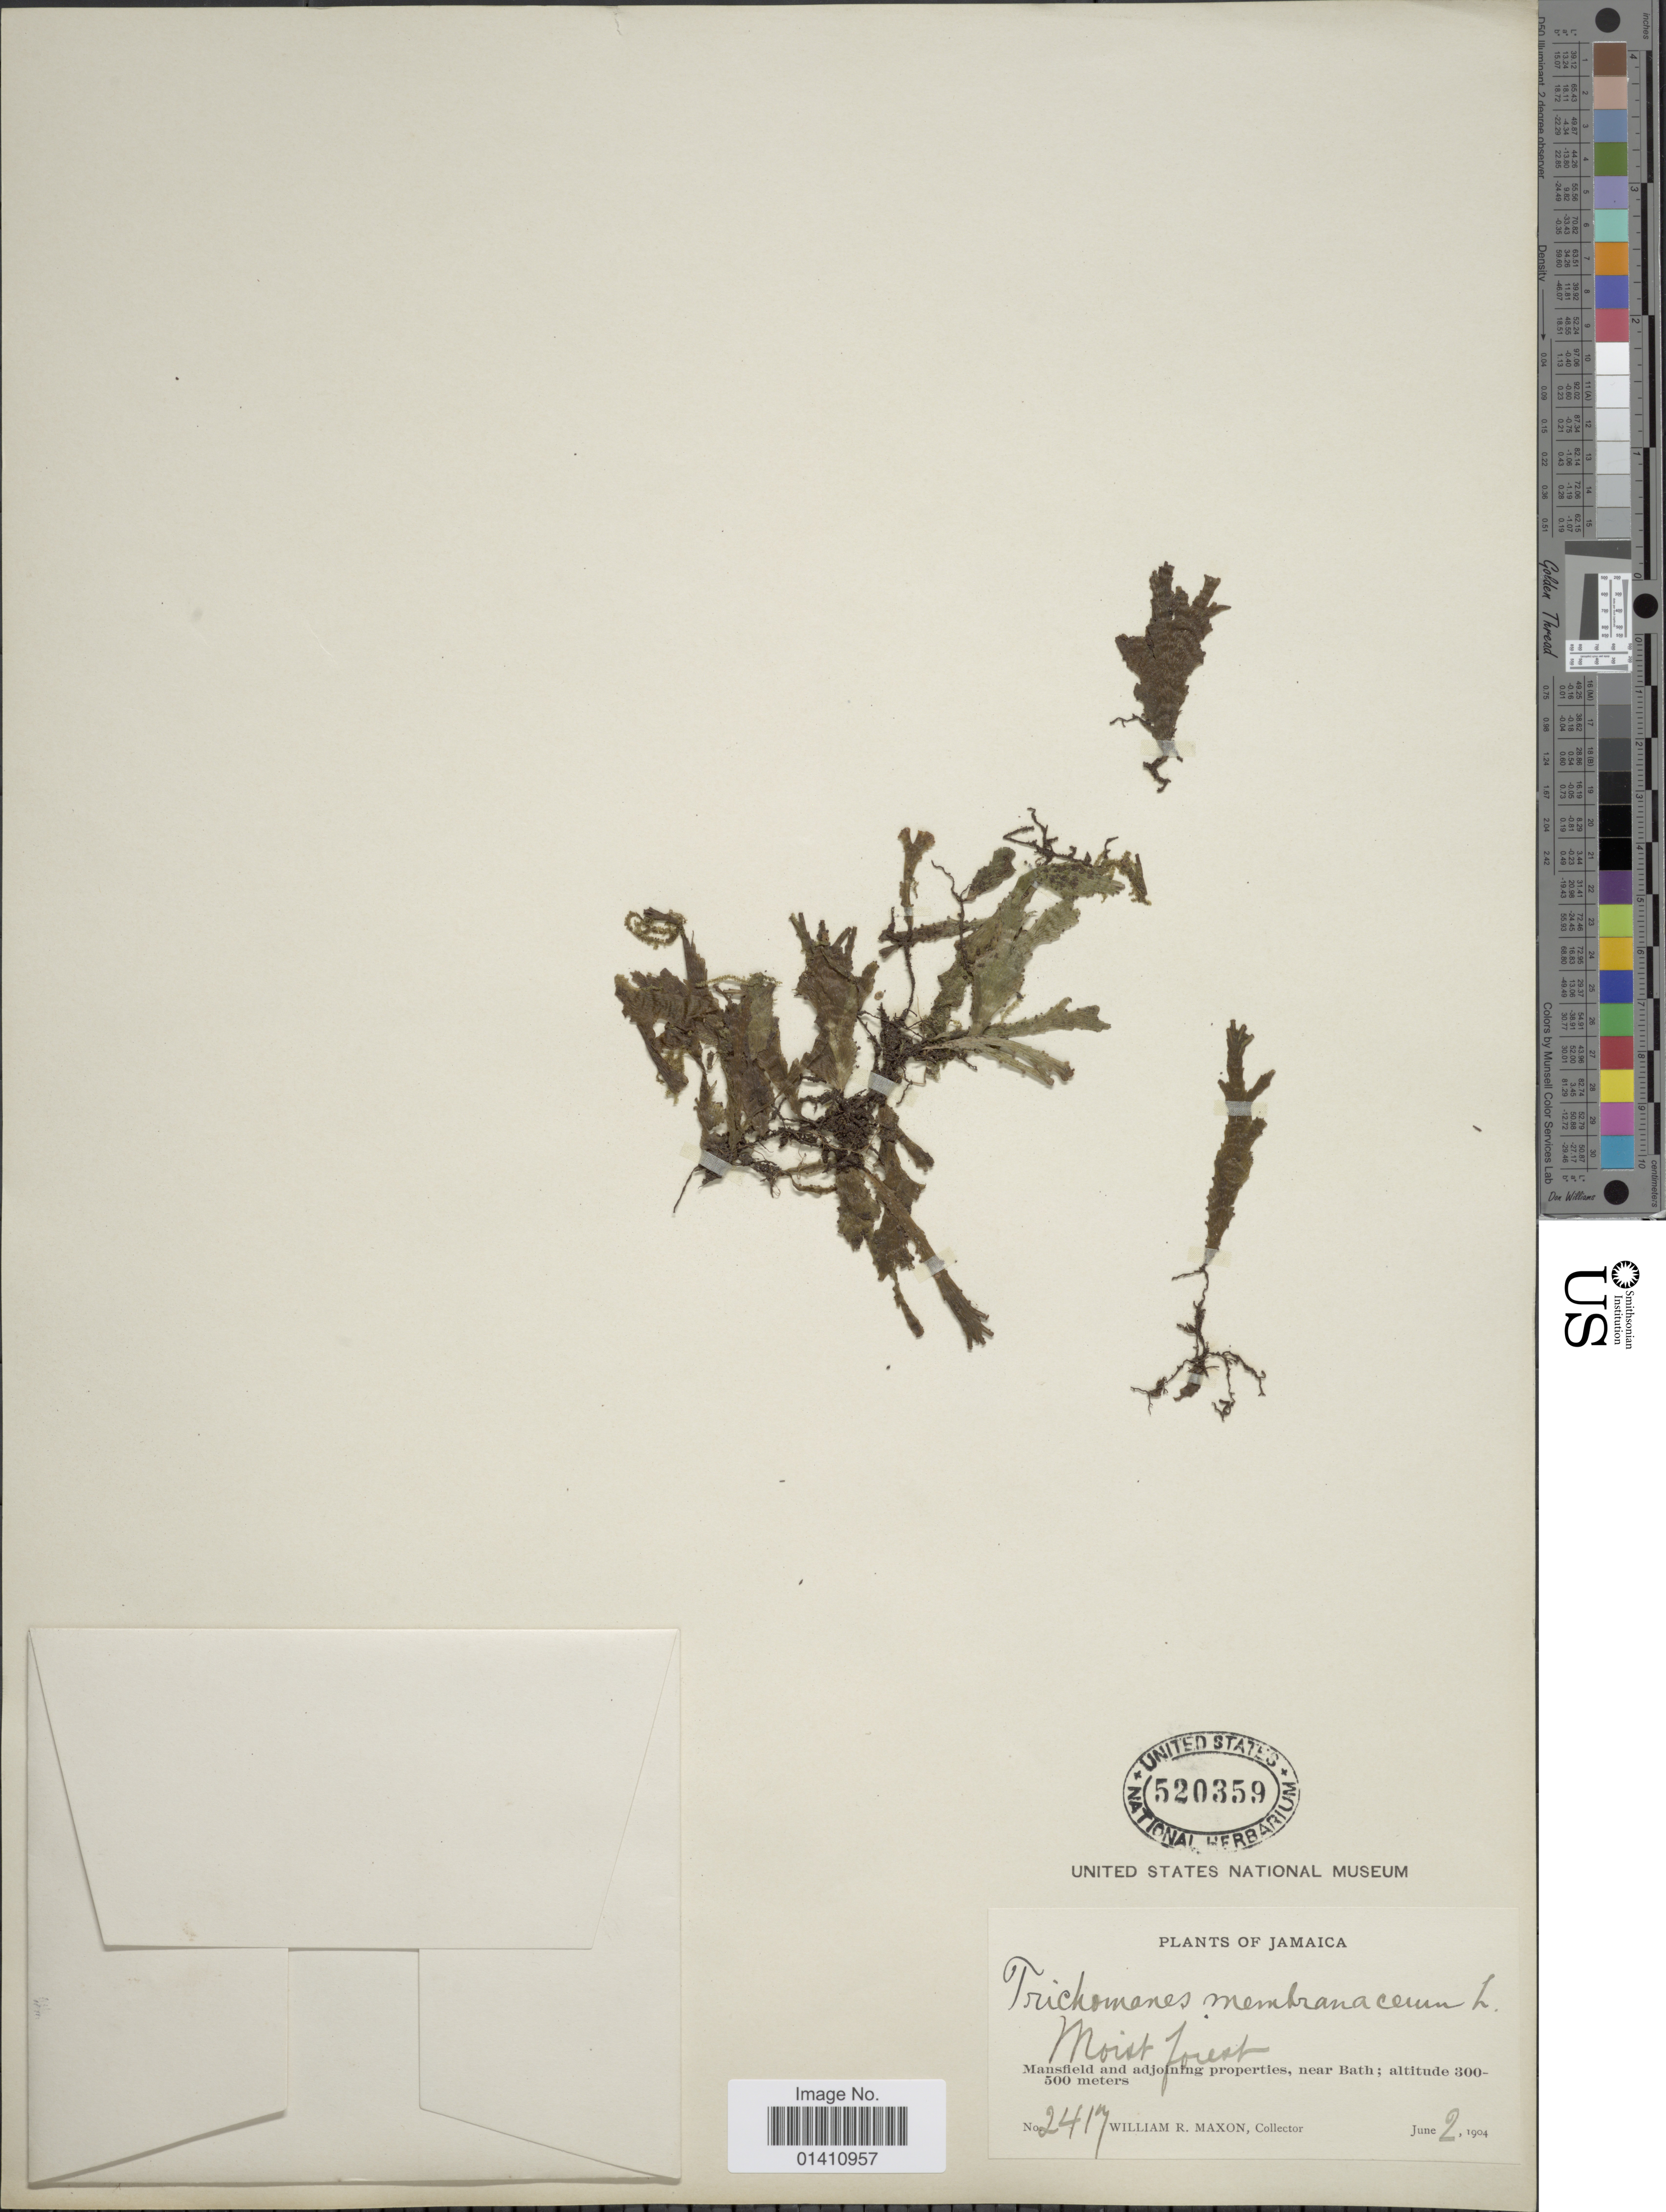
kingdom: Plantae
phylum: Tracheophyta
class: Polypodiopsida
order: Hymenophyllales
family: Hymenophyllaceae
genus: Didymoglossum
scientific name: Didymoglossum membranaceum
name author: (L.) Vareschi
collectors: W. R. Maxon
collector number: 2417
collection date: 1904-07-02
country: Jamaica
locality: Mansfield and adjoing properties, near Bath.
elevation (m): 300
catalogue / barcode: US 520359